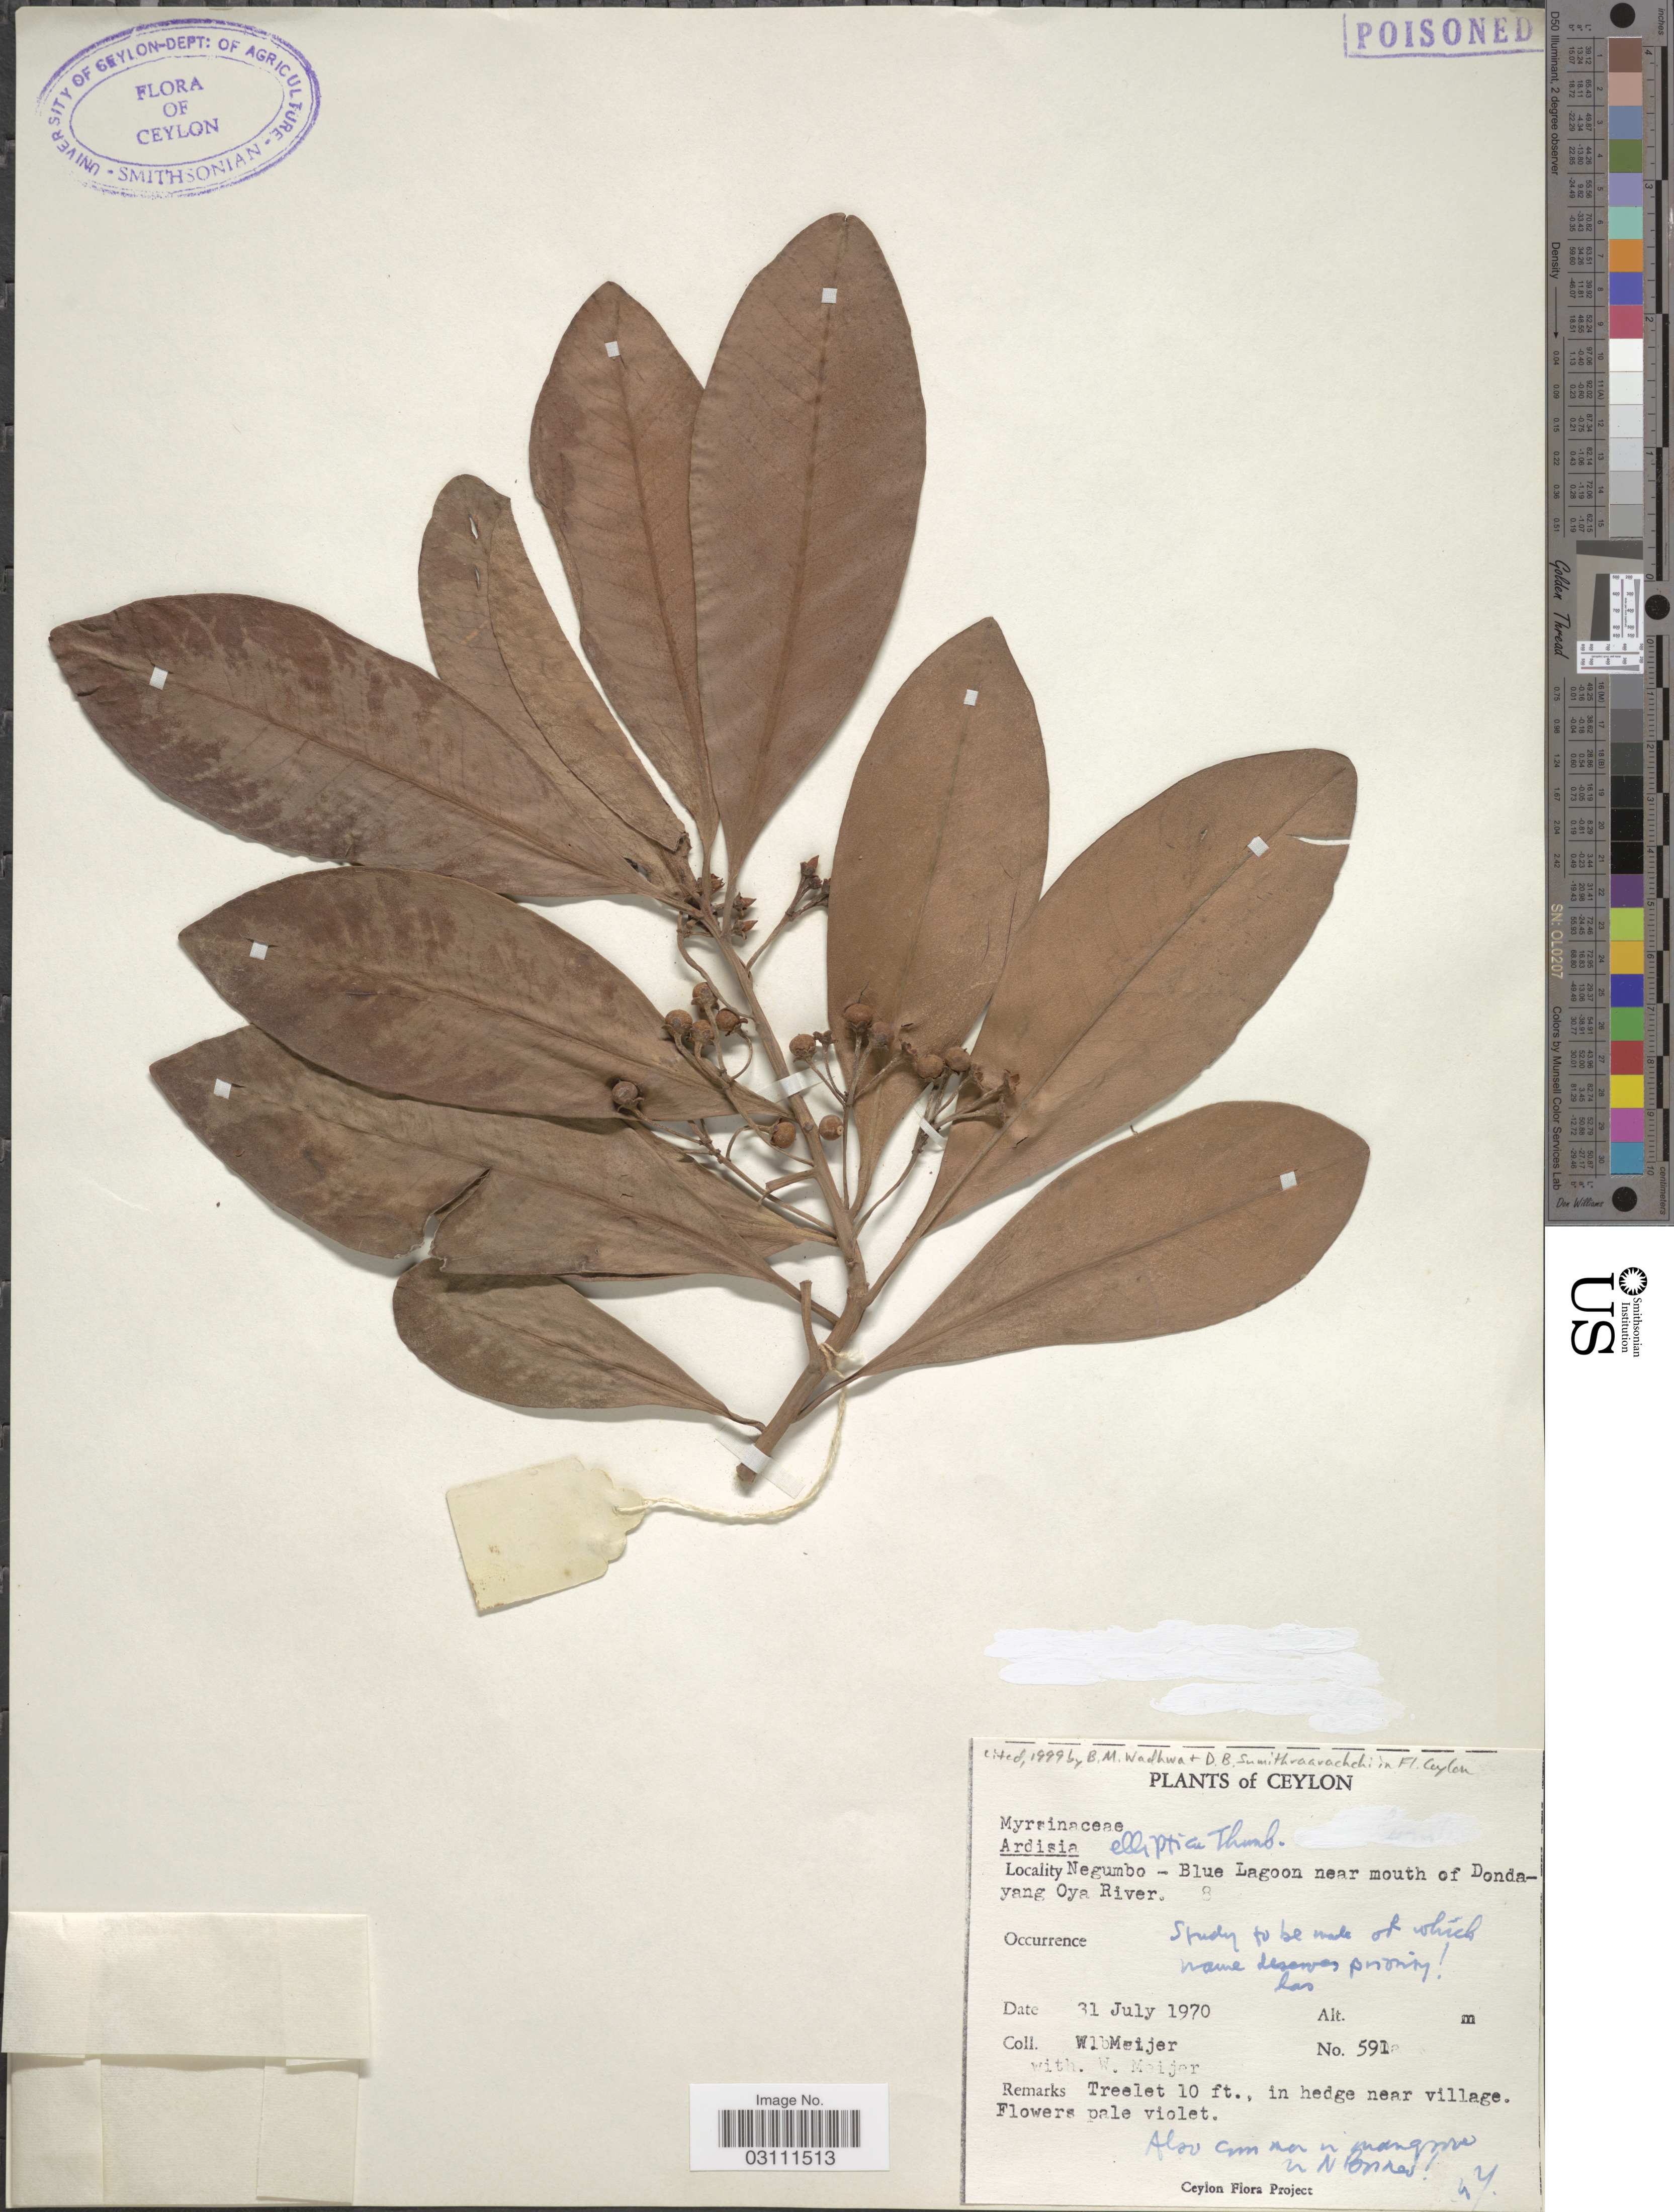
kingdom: Plantae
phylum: Tracheophyta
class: Magnoliopsida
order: Ericales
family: Primulaceae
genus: Ardisia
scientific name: Ardisia elliptica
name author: Thunb.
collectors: W. Meijer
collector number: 591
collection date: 1970-07-31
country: Sri Lanka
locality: Ceylon, Negumbo - Blue Lagoon near mouth of Dondayang Oya River.